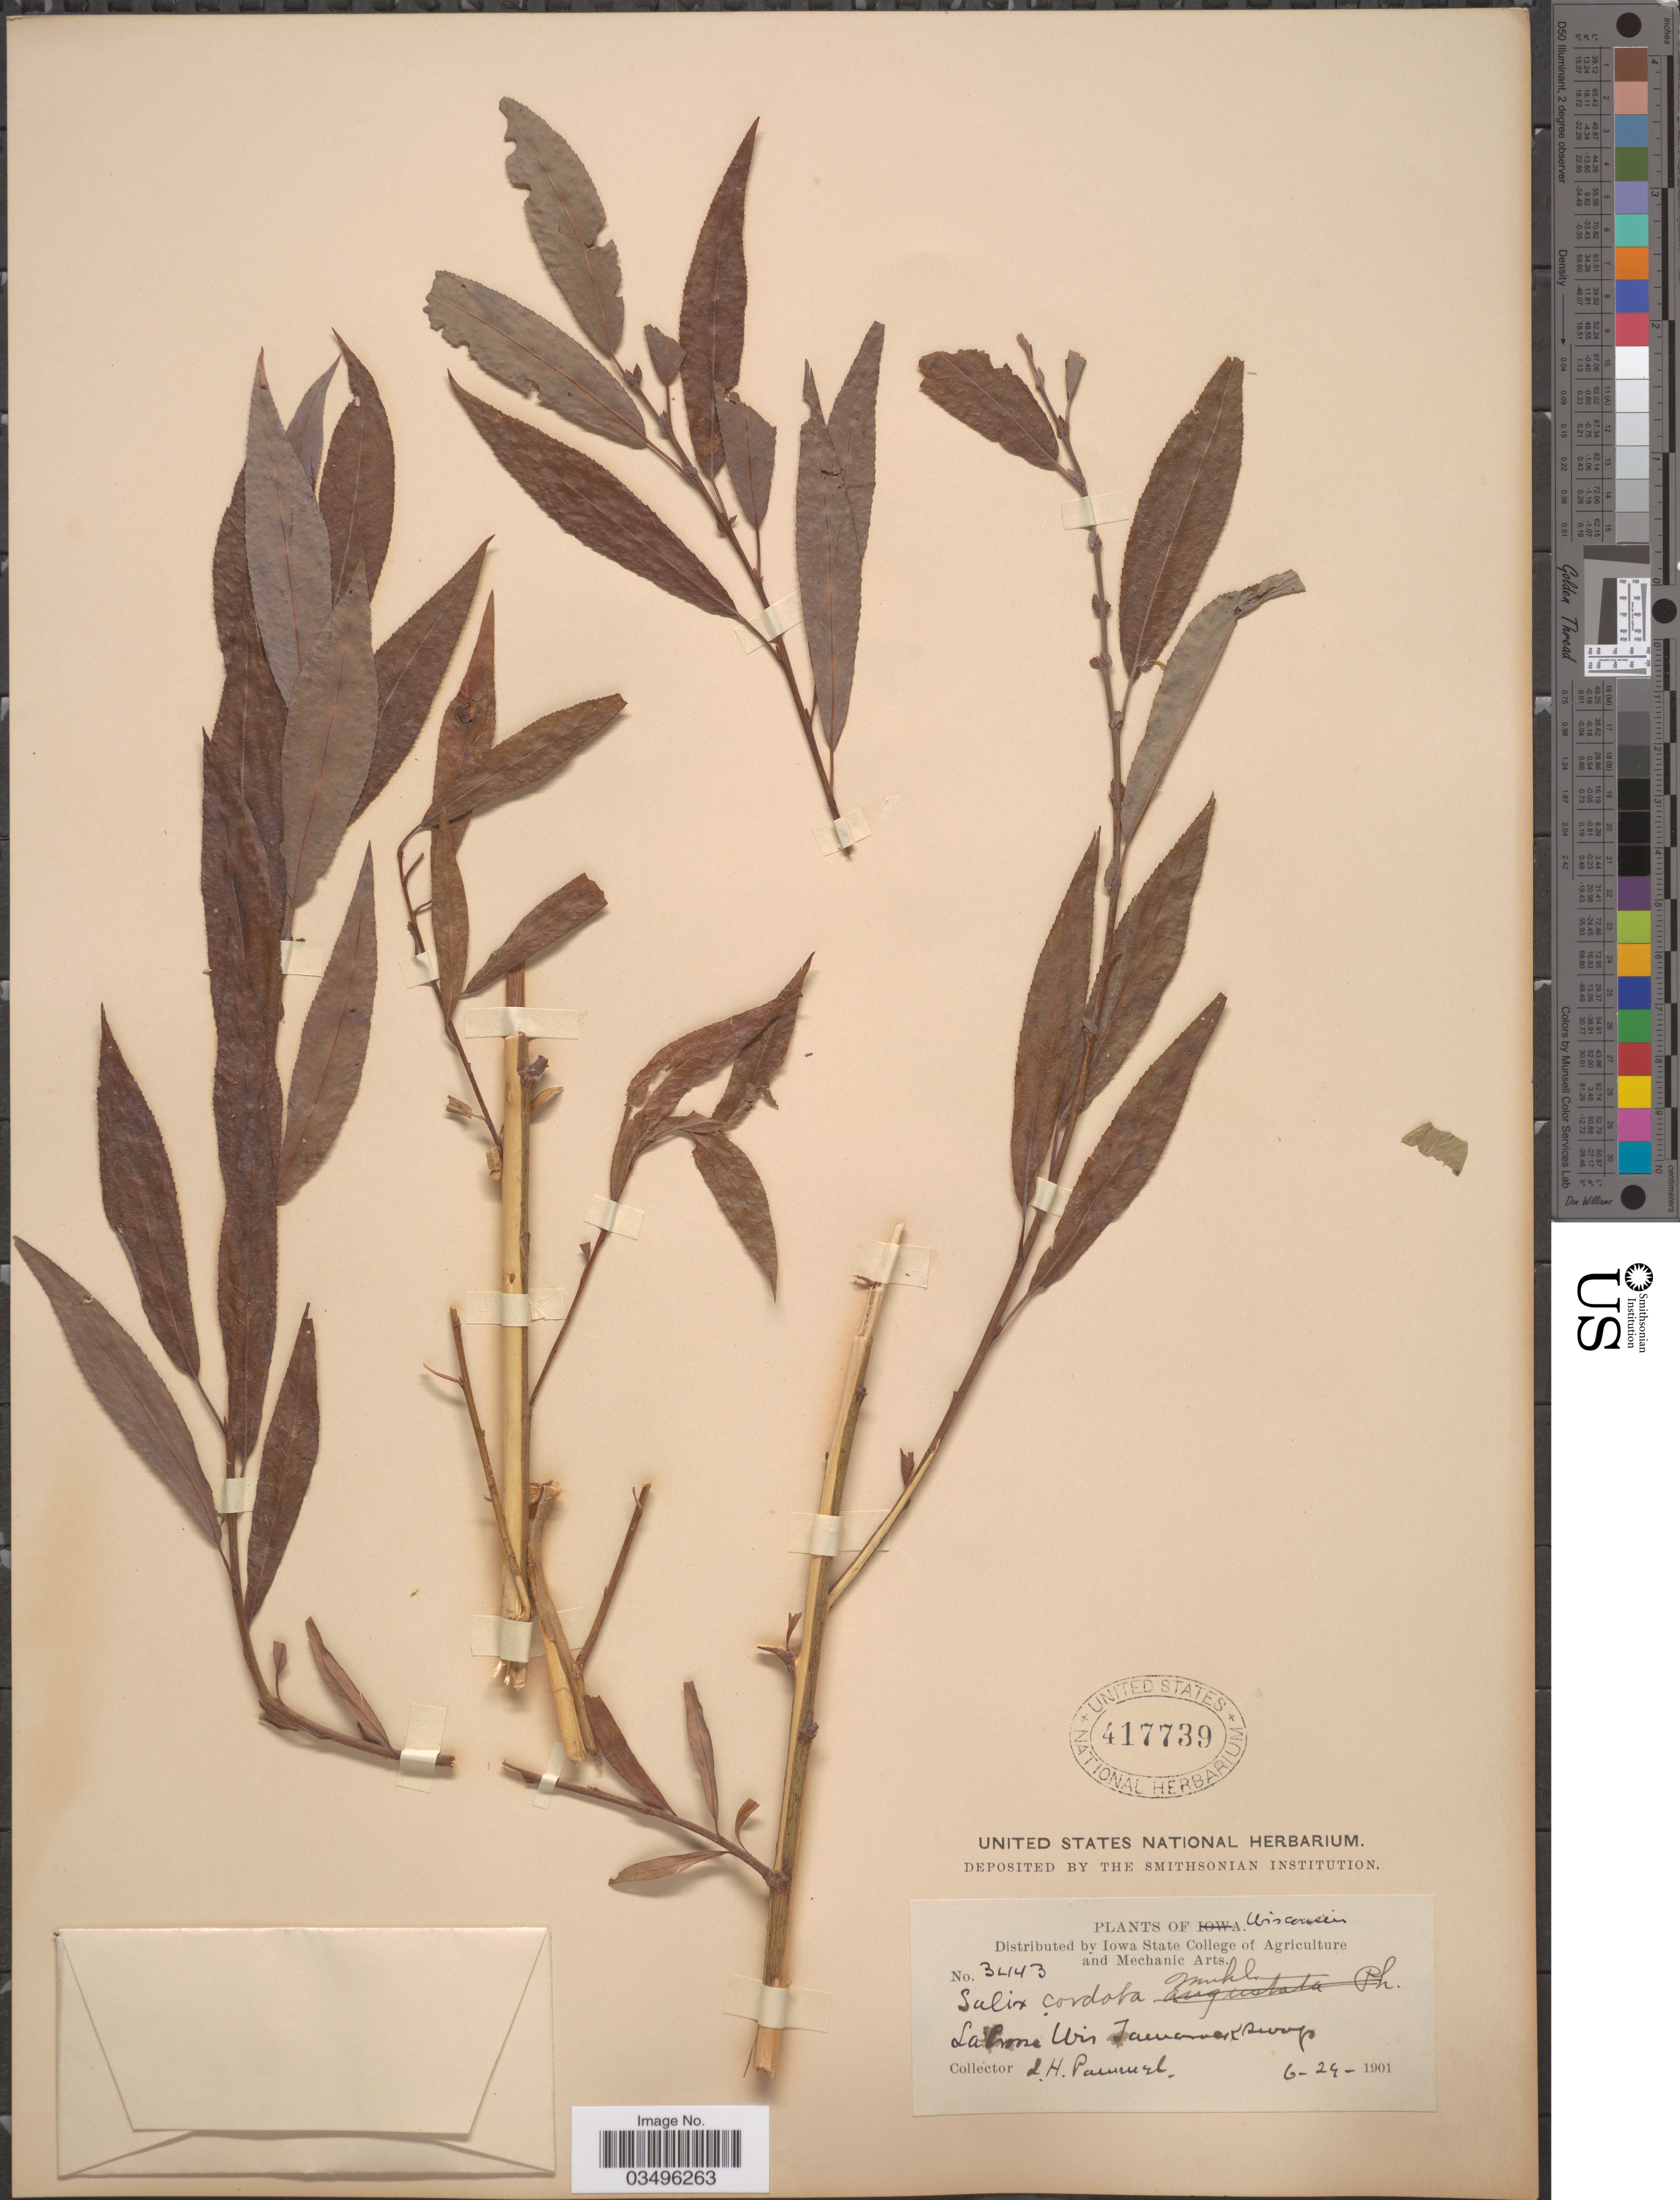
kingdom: Plantae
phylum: Tracheophyta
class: Magnoliopsida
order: Malpighiales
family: Salicaceae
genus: Salix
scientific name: Salix cordata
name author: Michx.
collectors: L. Pammel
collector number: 3443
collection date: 1901-06-24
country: United States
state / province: Wisconsin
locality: LaCrosse Wis. Tamarack swamp.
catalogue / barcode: US 417739